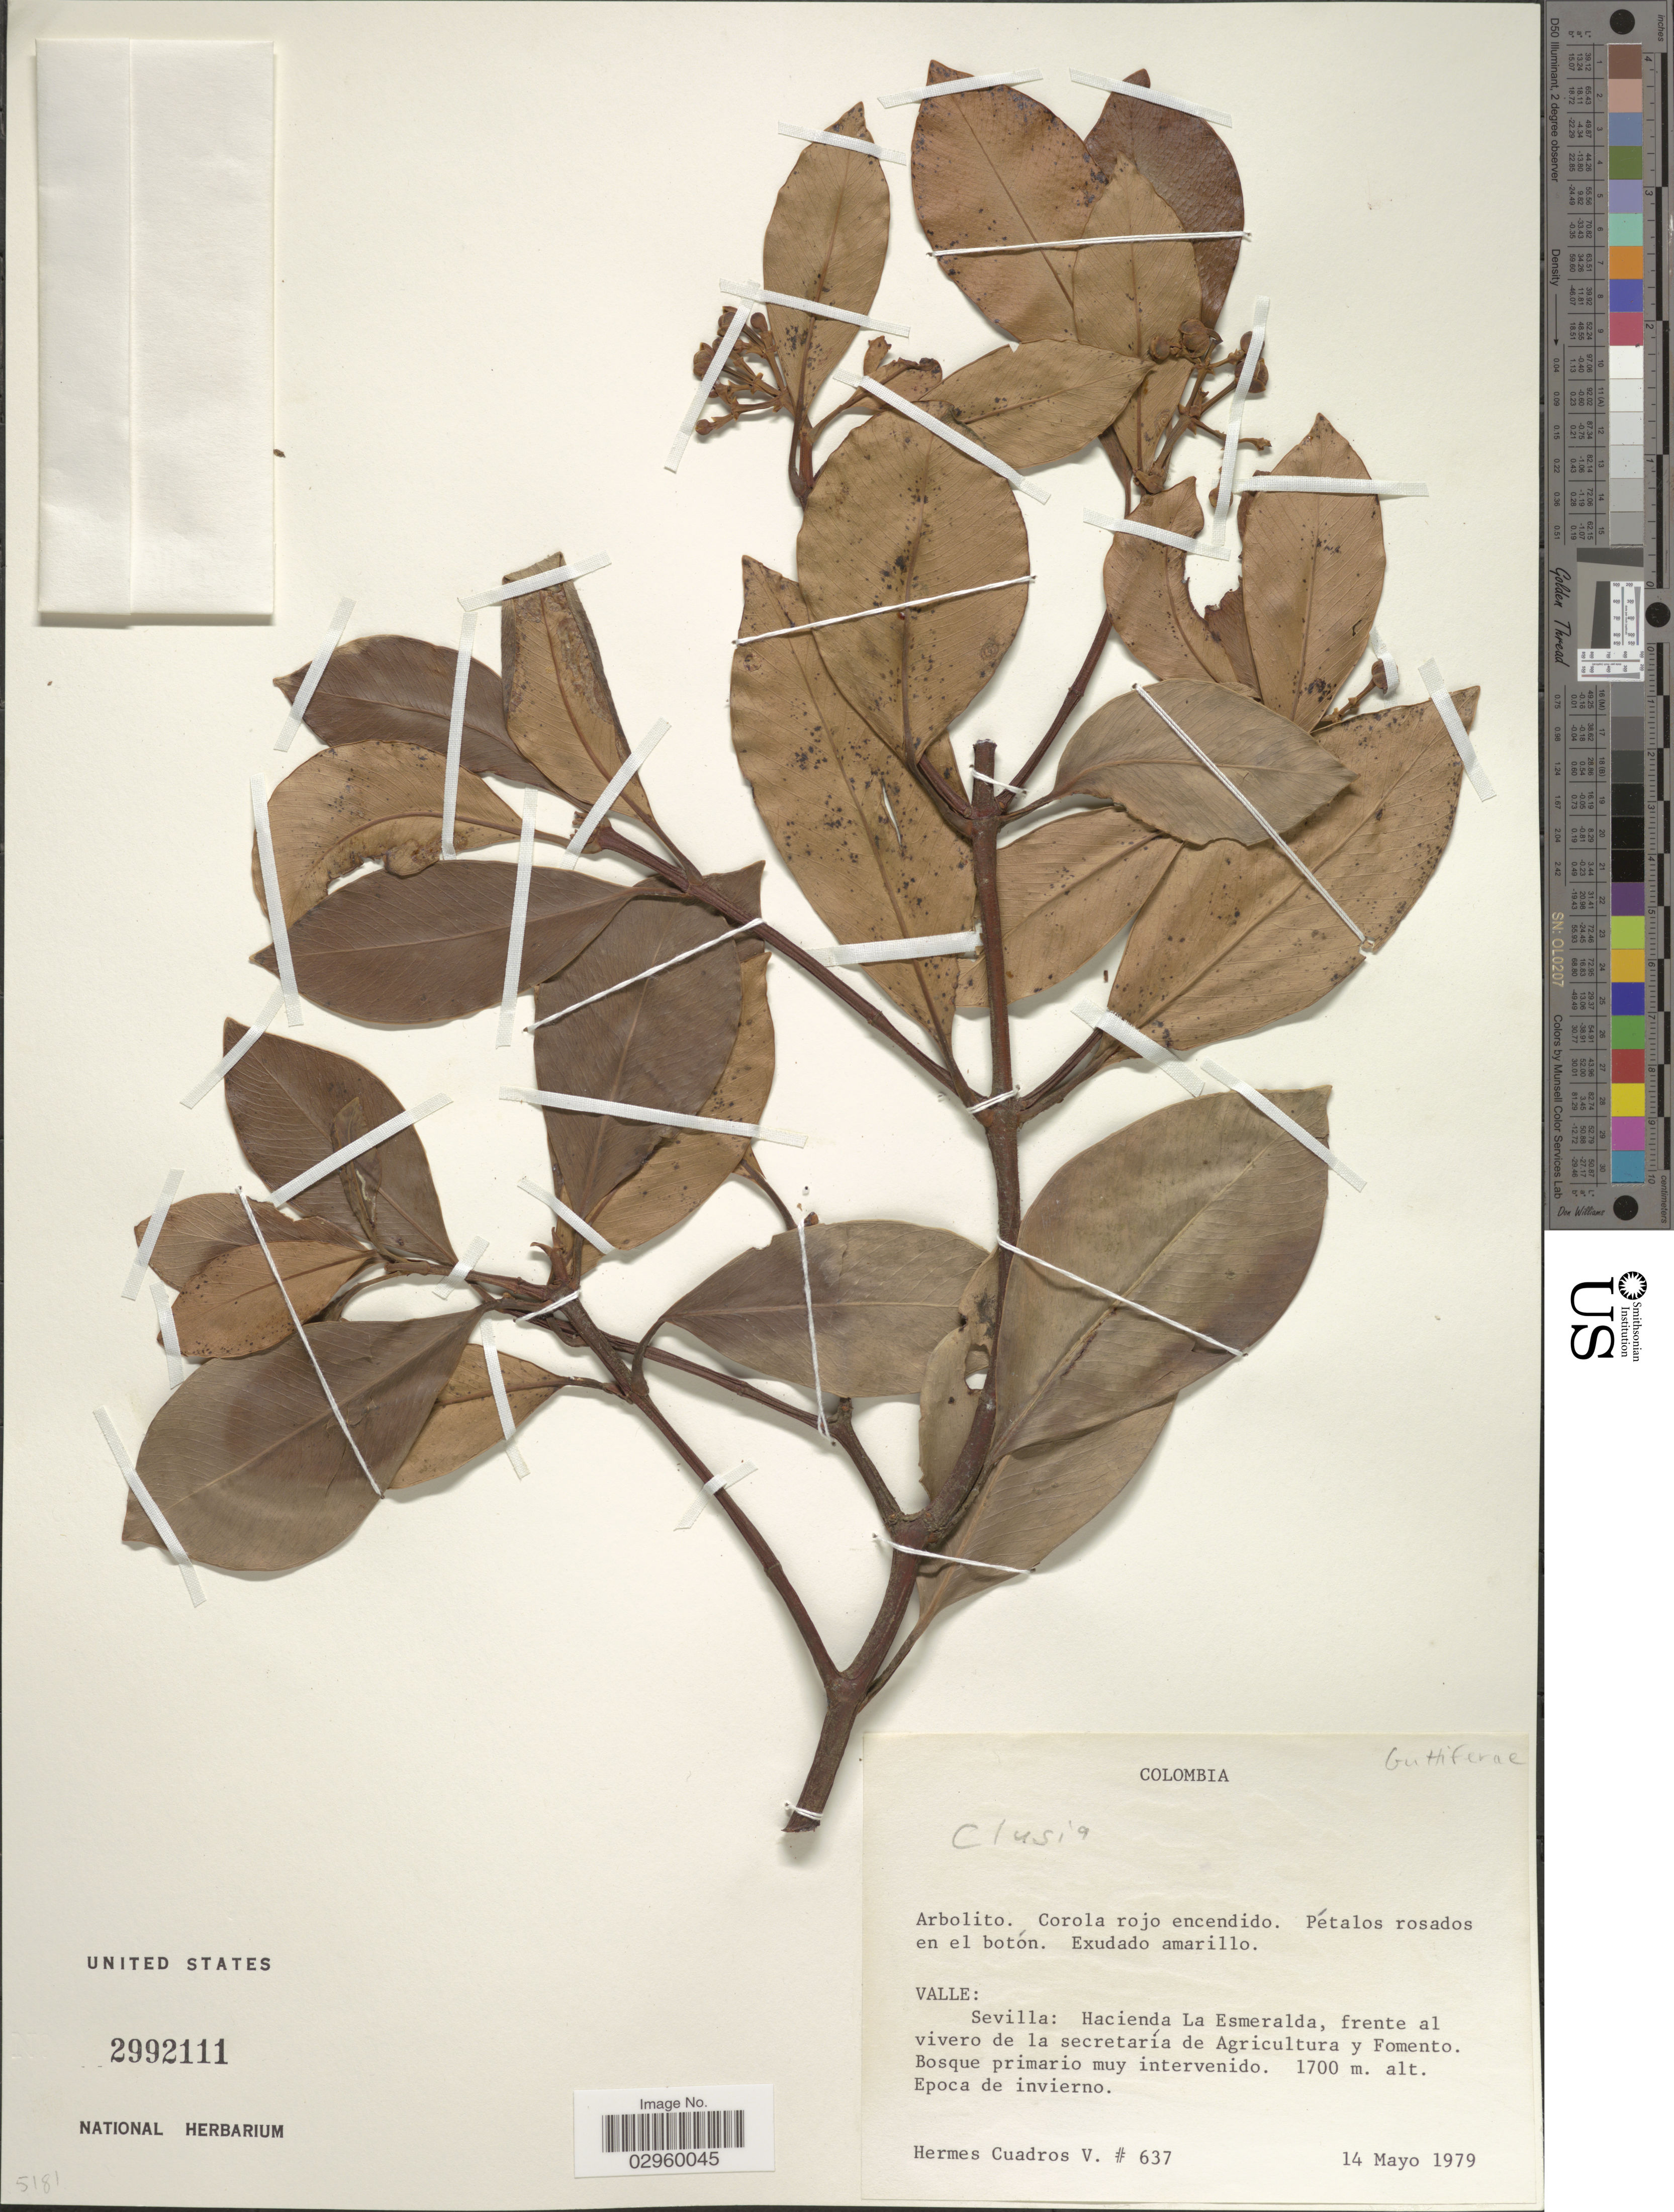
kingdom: Plantae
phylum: Tracheophyta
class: Magnoliopsida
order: Malpighiales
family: Clusiaceae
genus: Clusia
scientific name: Clusia sp.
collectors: H. Cuadros V.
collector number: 637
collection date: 1979-05-14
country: Colombia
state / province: Valle del Cauca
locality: Valle: Sevilla: Hacienda La Esmeralda, frente al vivero de la secretaría de Agriculture y Fomento.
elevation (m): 1700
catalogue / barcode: US 2992111